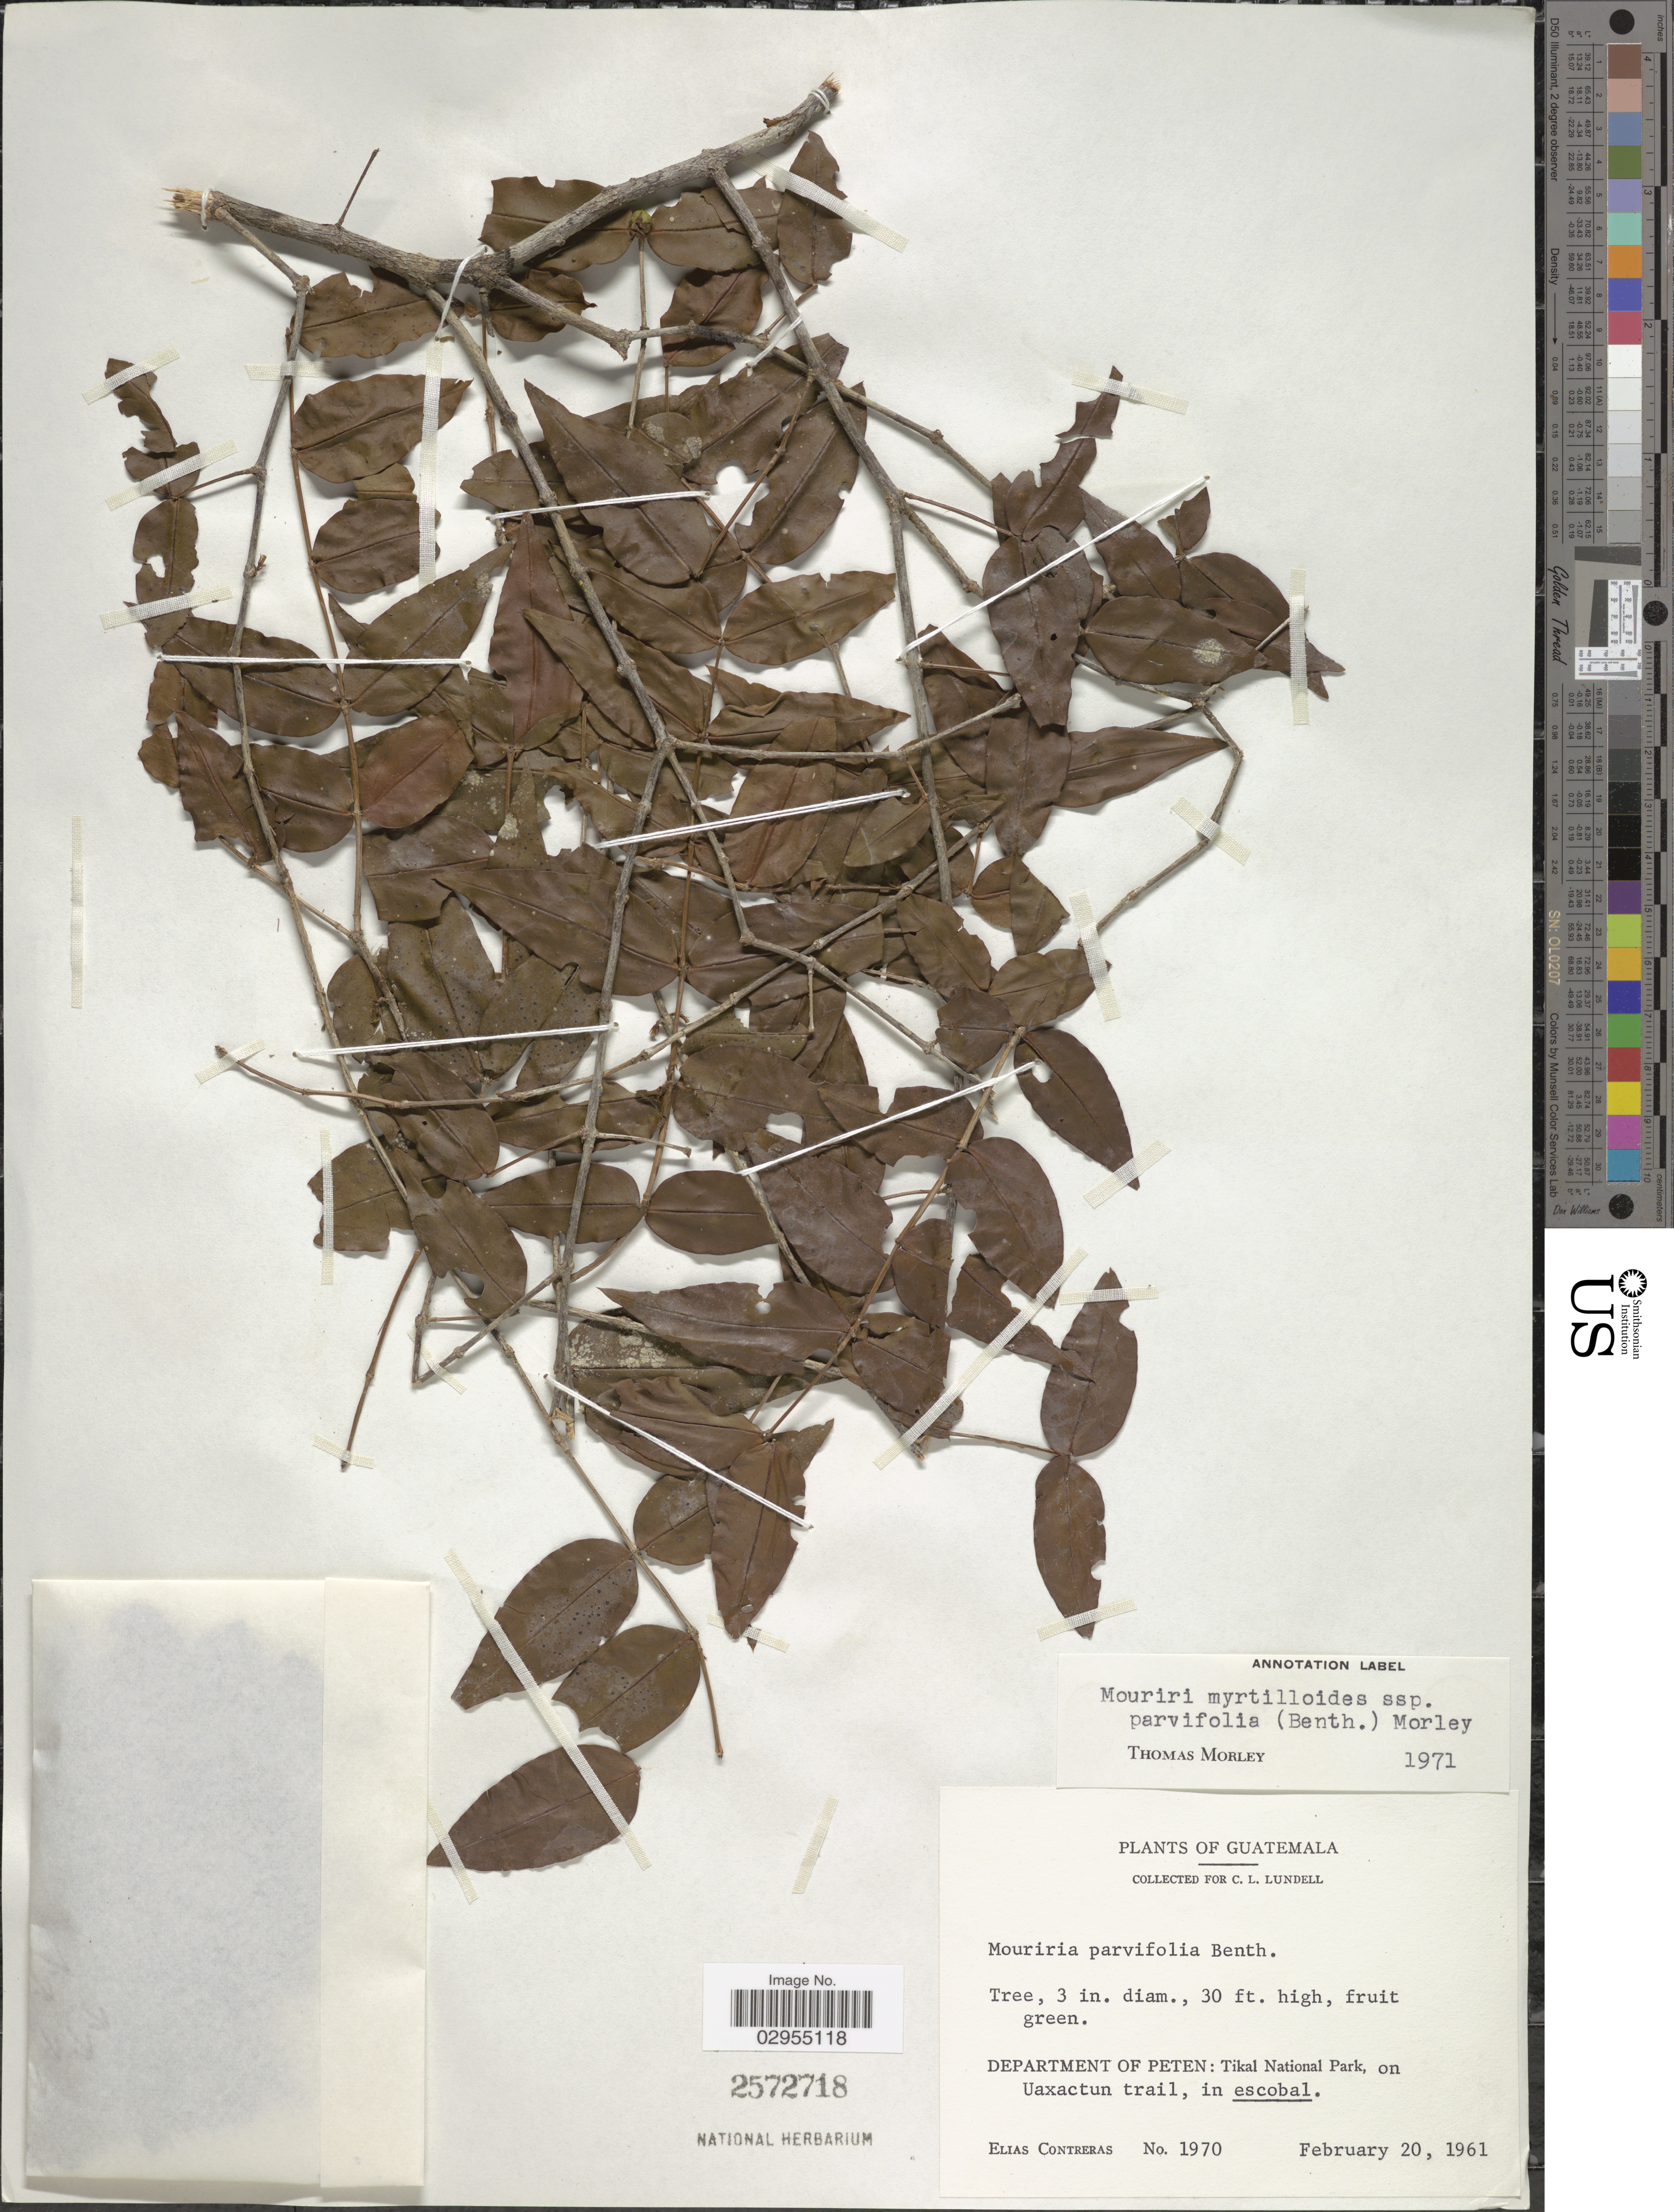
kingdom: Plantae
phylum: Tracheophyta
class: Magnoliopsida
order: Myrtales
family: Melastomataceae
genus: Mouriri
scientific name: Mouriri parvifolia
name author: Benth.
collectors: E. Contreras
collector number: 1970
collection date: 1961-02-20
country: Guatemala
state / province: El Petén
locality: Department of Peten: Tikal National Park, on Uaxactun trail, in escobal.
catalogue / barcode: US 2572718